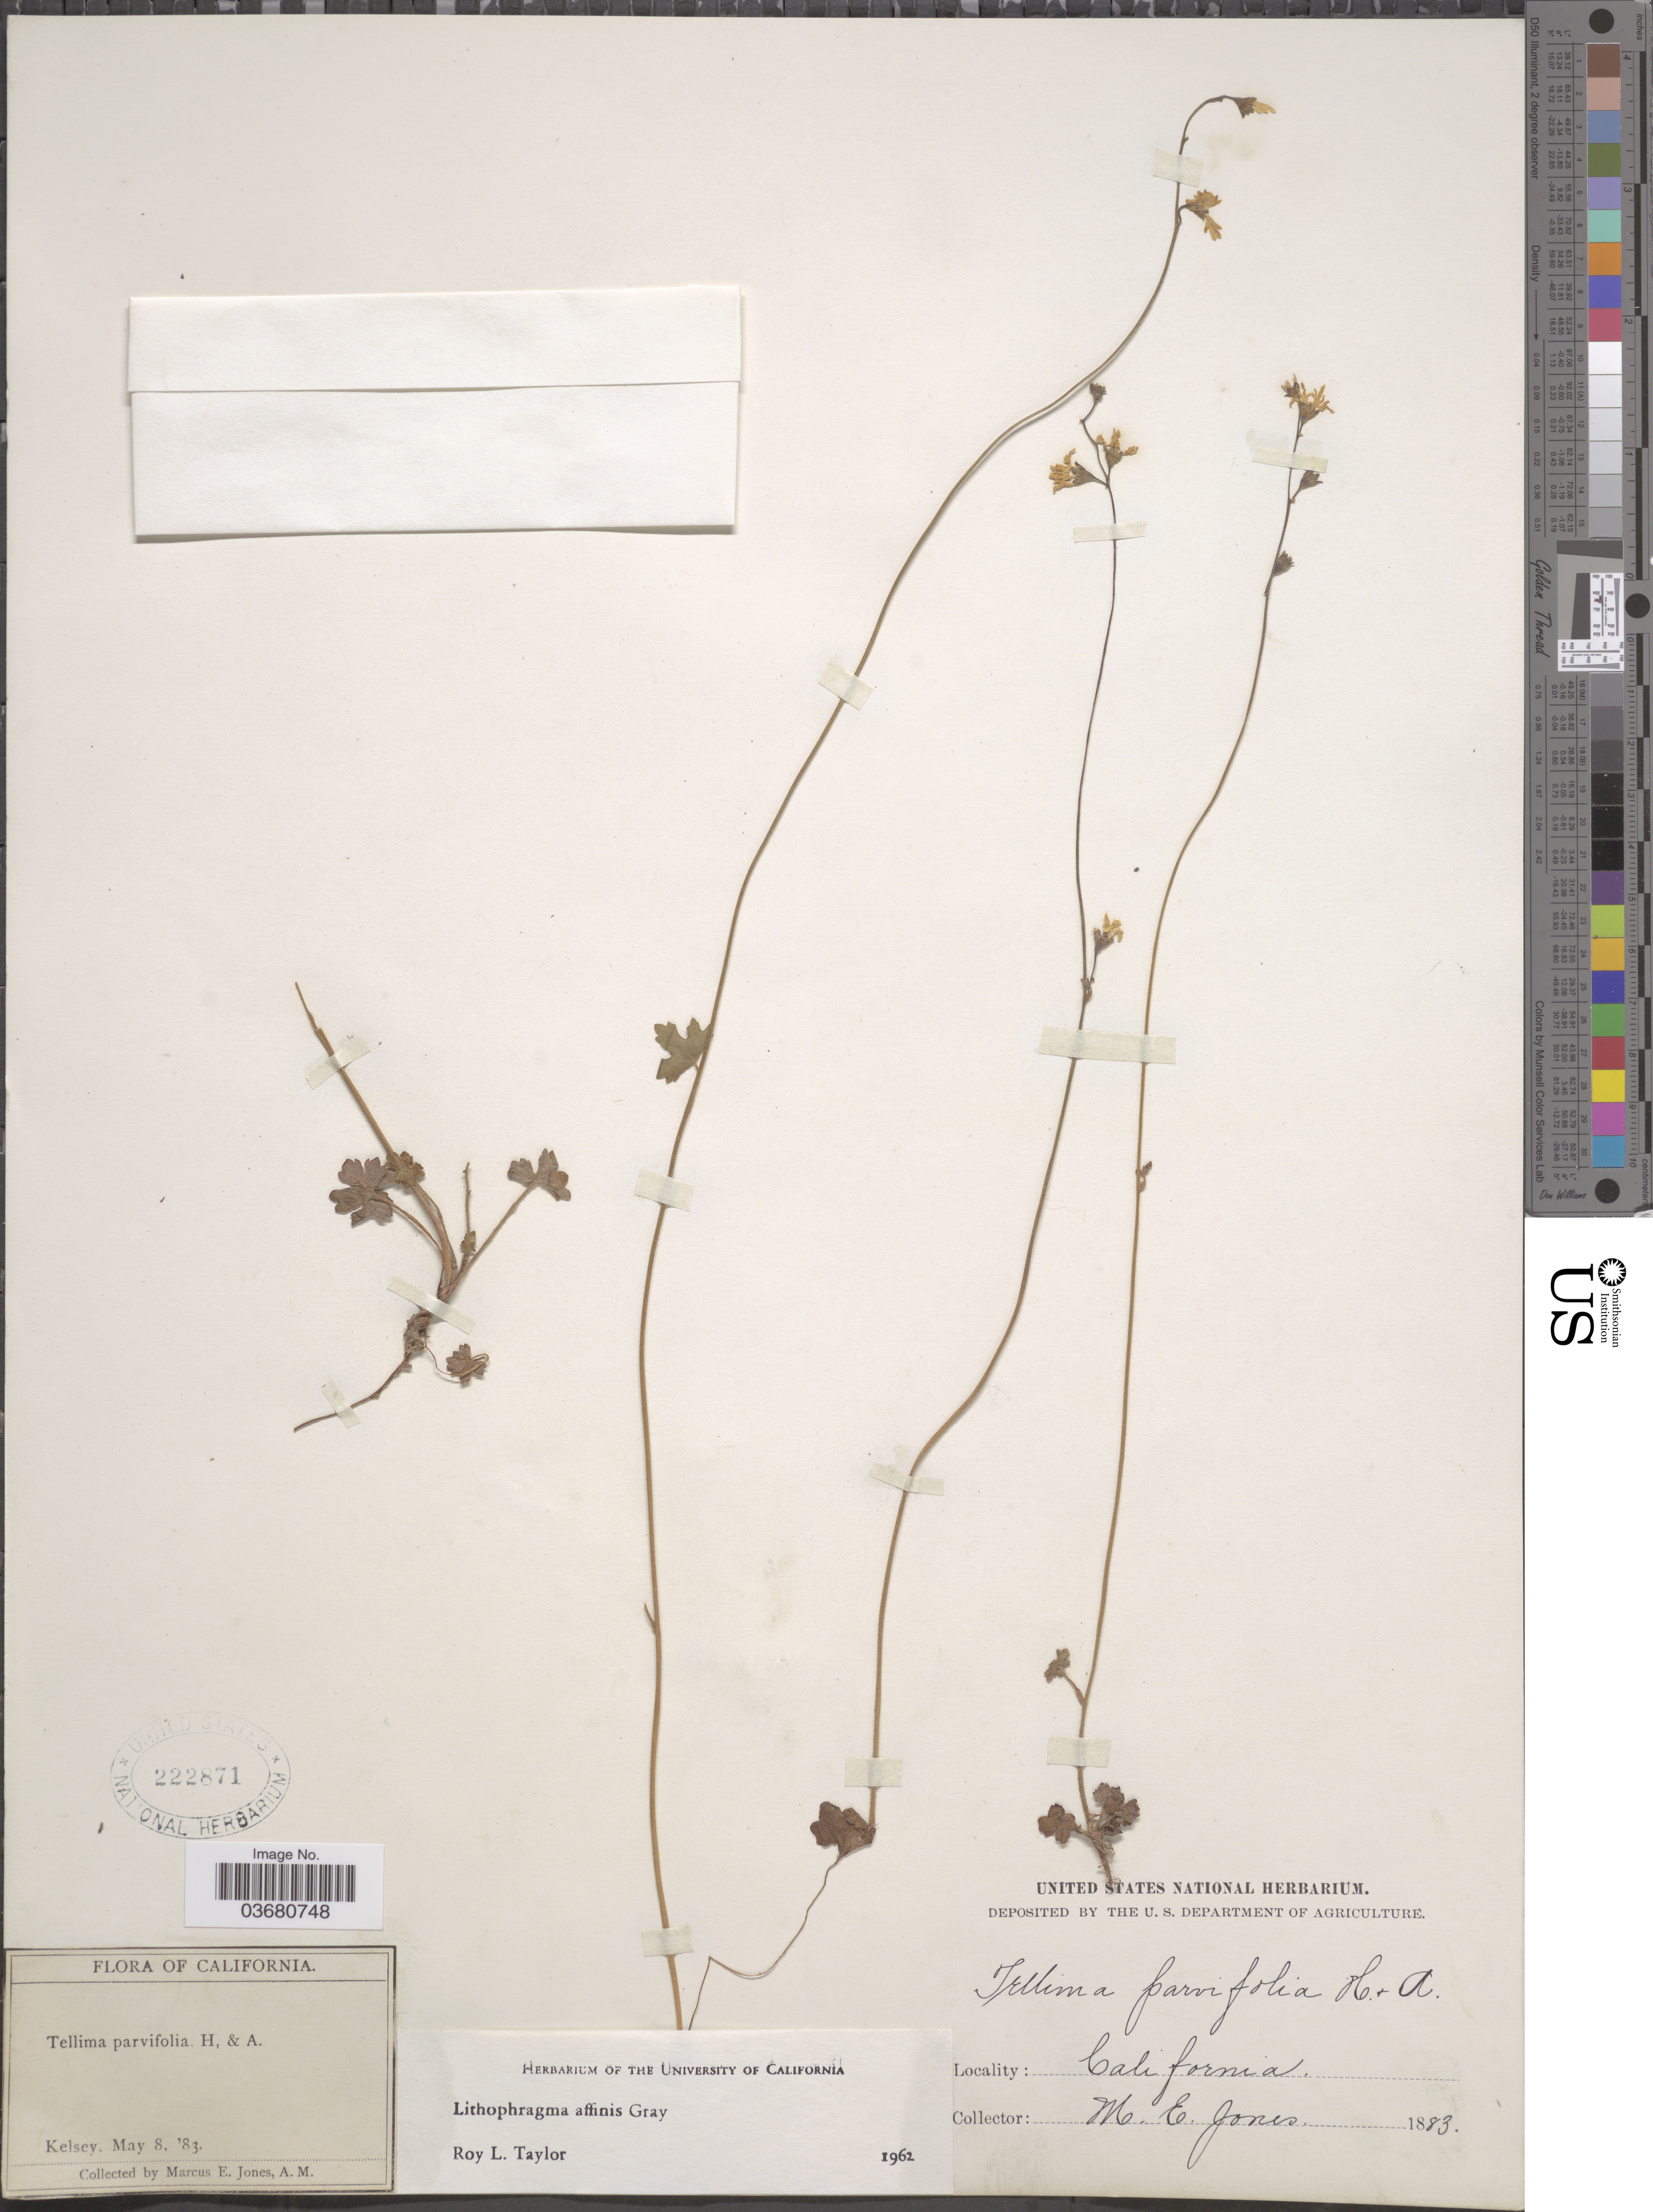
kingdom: Plantae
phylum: Tracheophyta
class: Magnoliopsida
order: Saxifragales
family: Saxifragaceae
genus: Lithophragma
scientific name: Lithophragma affine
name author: A. Gray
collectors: M. E. Jones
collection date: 1883-05-08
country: United States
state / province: California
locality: Kelsey.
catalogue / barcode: US 222871